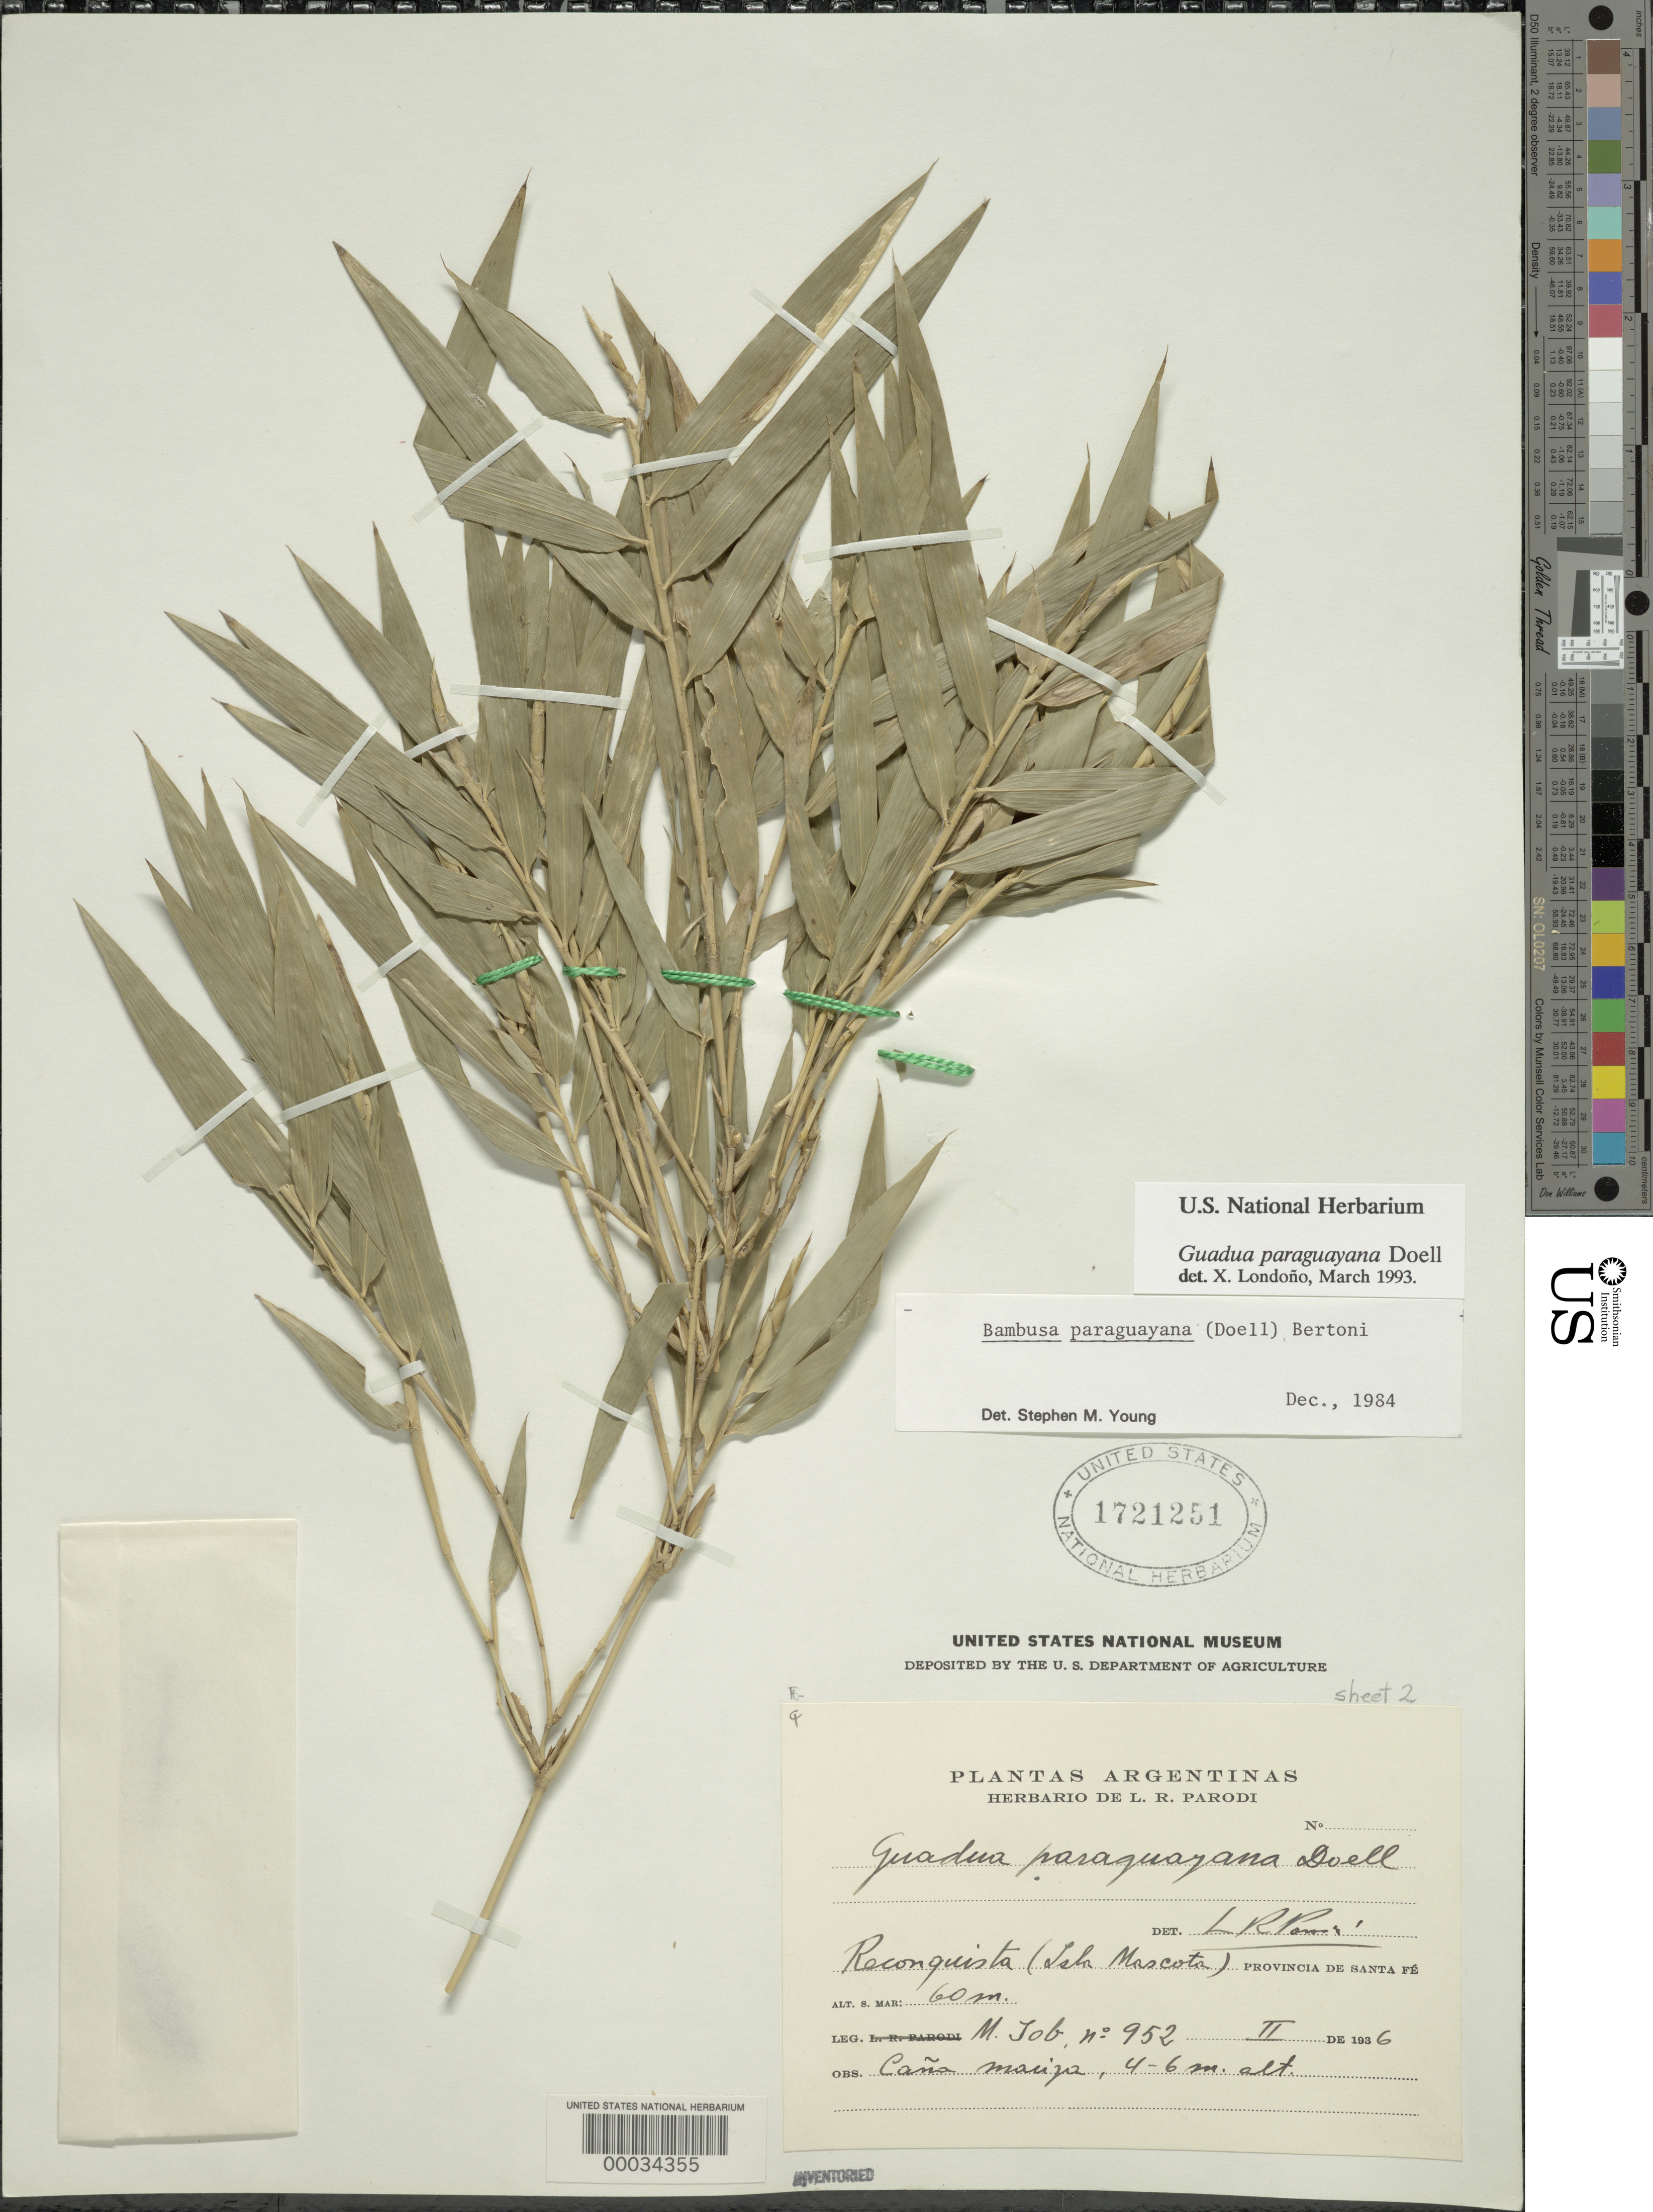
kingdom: Plantae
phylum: Tracheophyta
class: Liliopsida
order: Poales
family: Poaceae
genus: Guadua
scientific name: Guadua paraguayana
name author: Döll in Mart.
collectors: M. Job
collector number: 952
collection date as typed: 01 Feb 1936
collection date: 1936-02-01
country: Argentina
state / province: Santa Fe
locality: Reconquista, Rio Parana, Irla Mascota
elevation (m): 60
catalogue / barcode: US 1721251